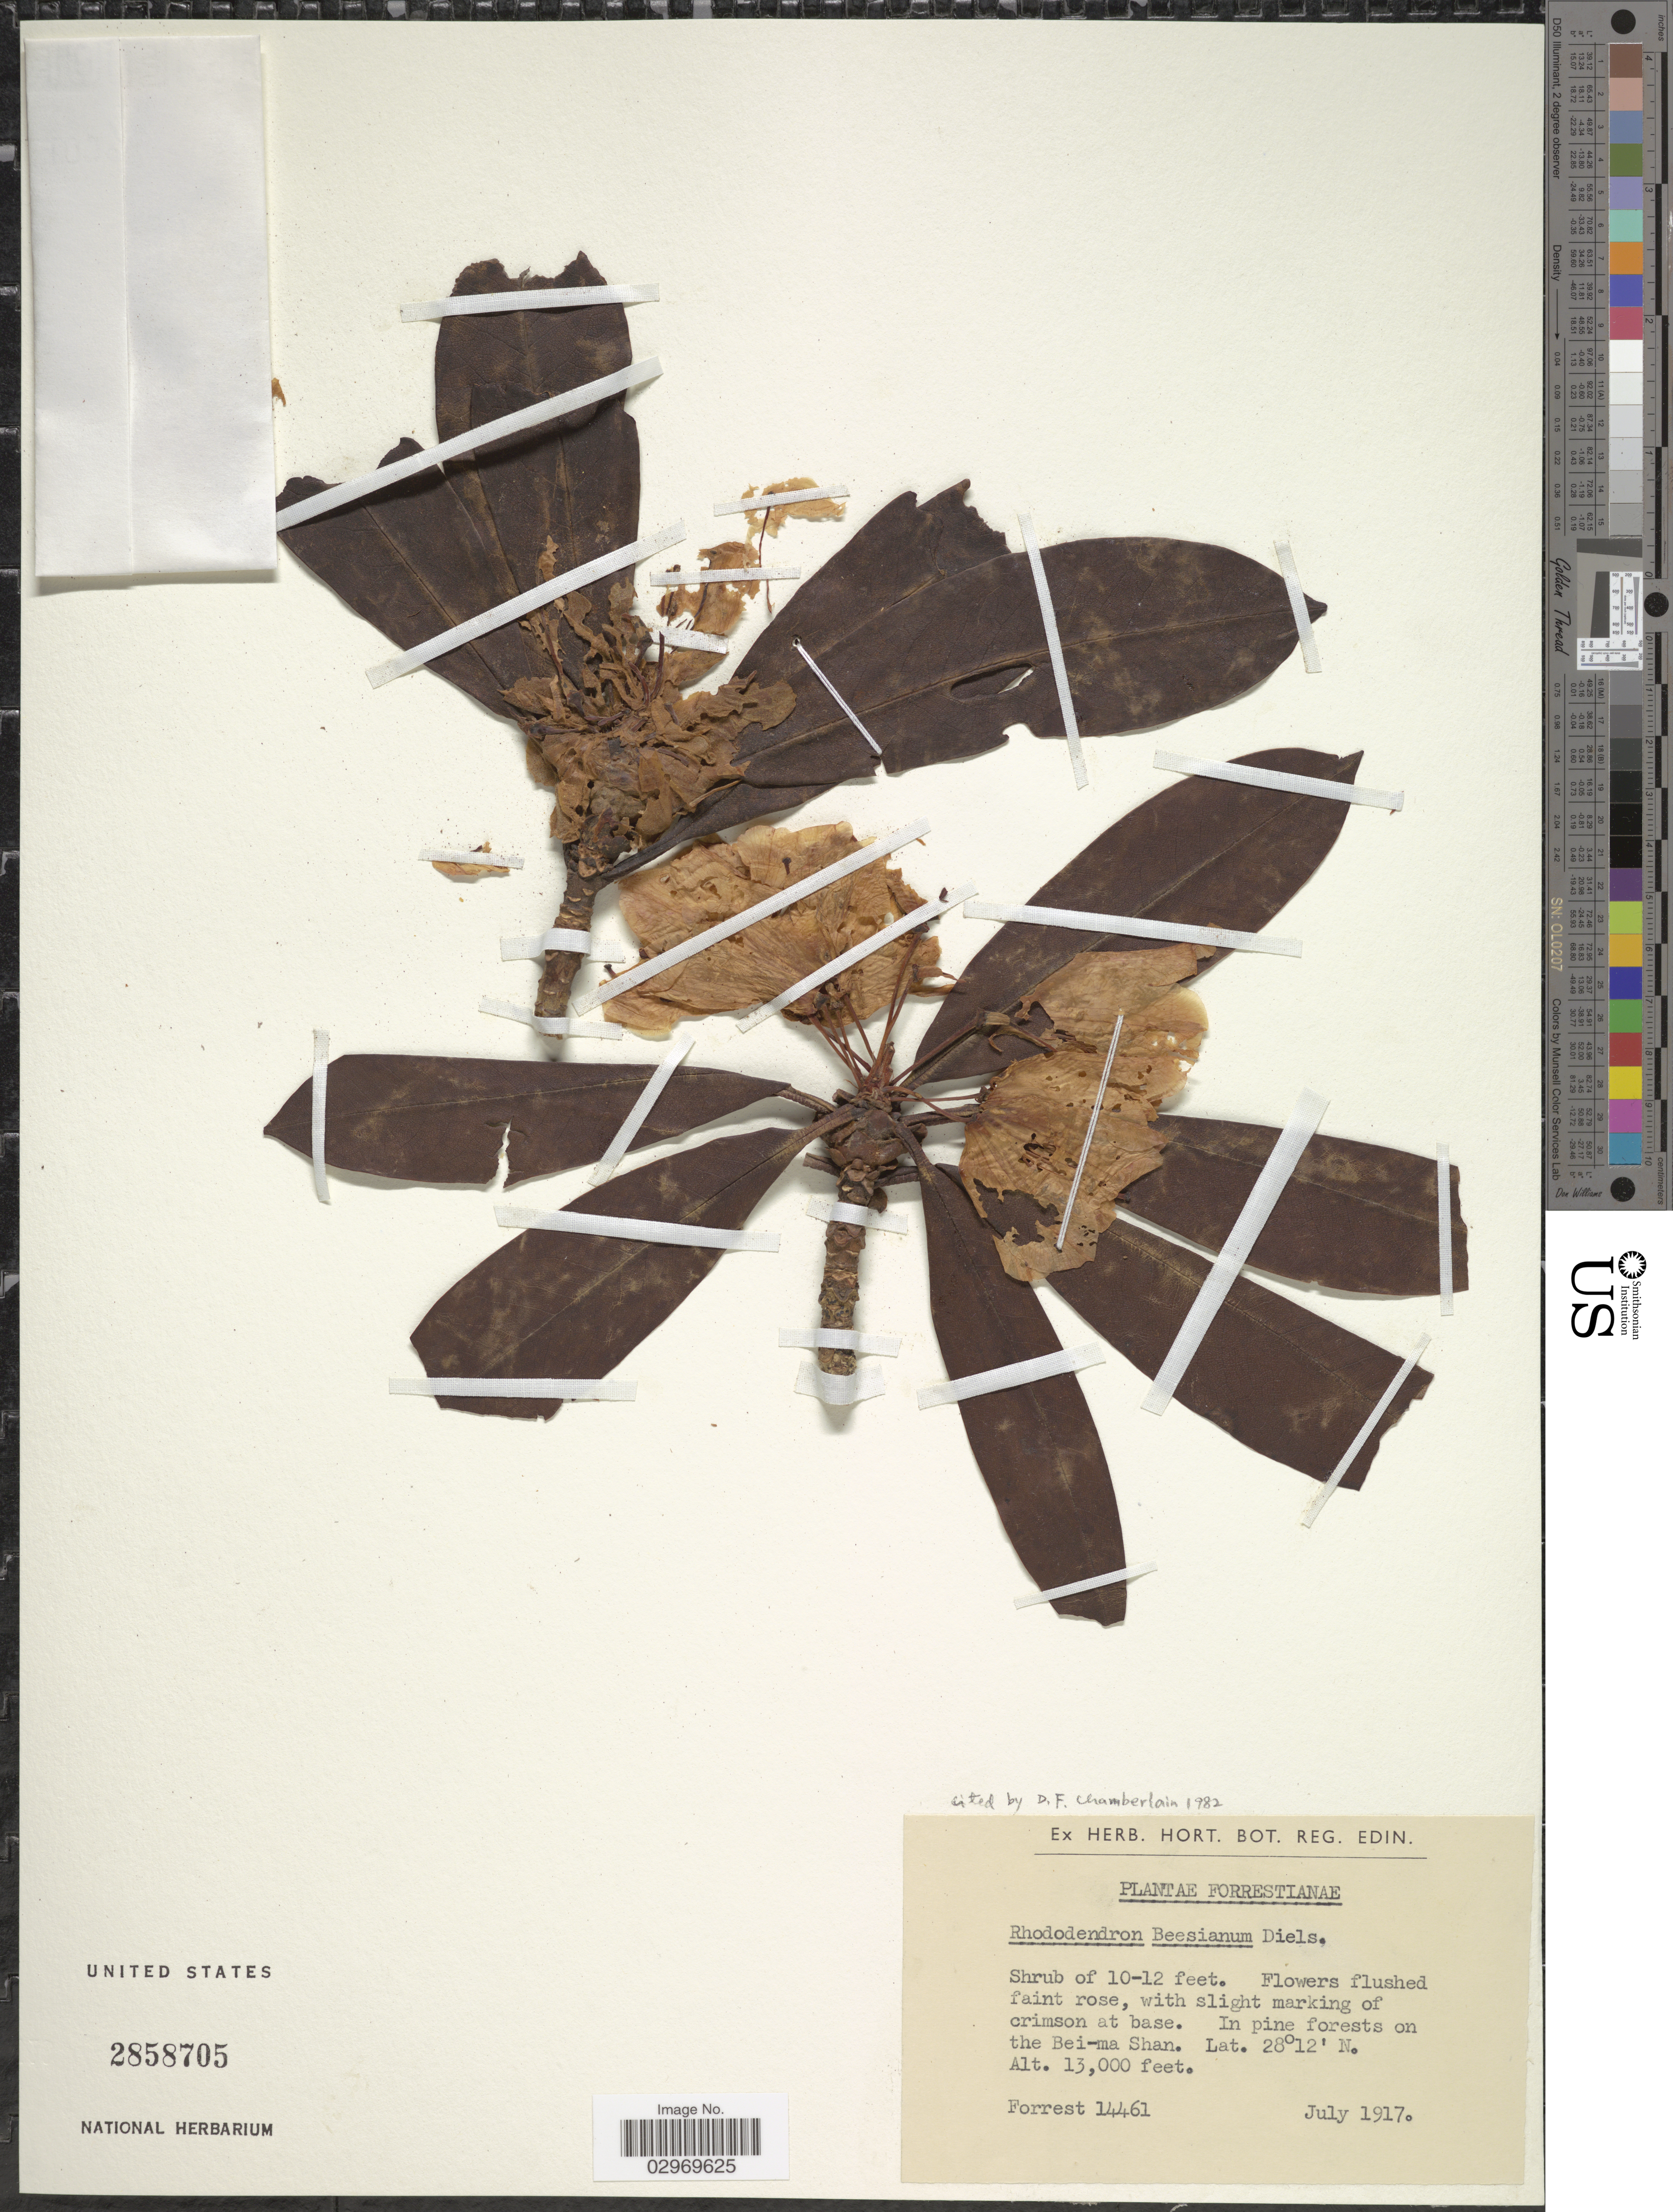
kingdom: Plantae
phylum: Tracheophyta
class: Magnoliopsida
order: Ericales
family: Ericaceae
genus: Rhododendron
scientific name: Rhododendron beesianum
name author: Diels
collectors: -. Forrest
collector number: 14461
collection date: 1917-07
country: China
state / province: Yunnan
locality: In pine forests on the Bei-ma Shan.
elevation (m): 3962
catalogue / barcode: US 2858705